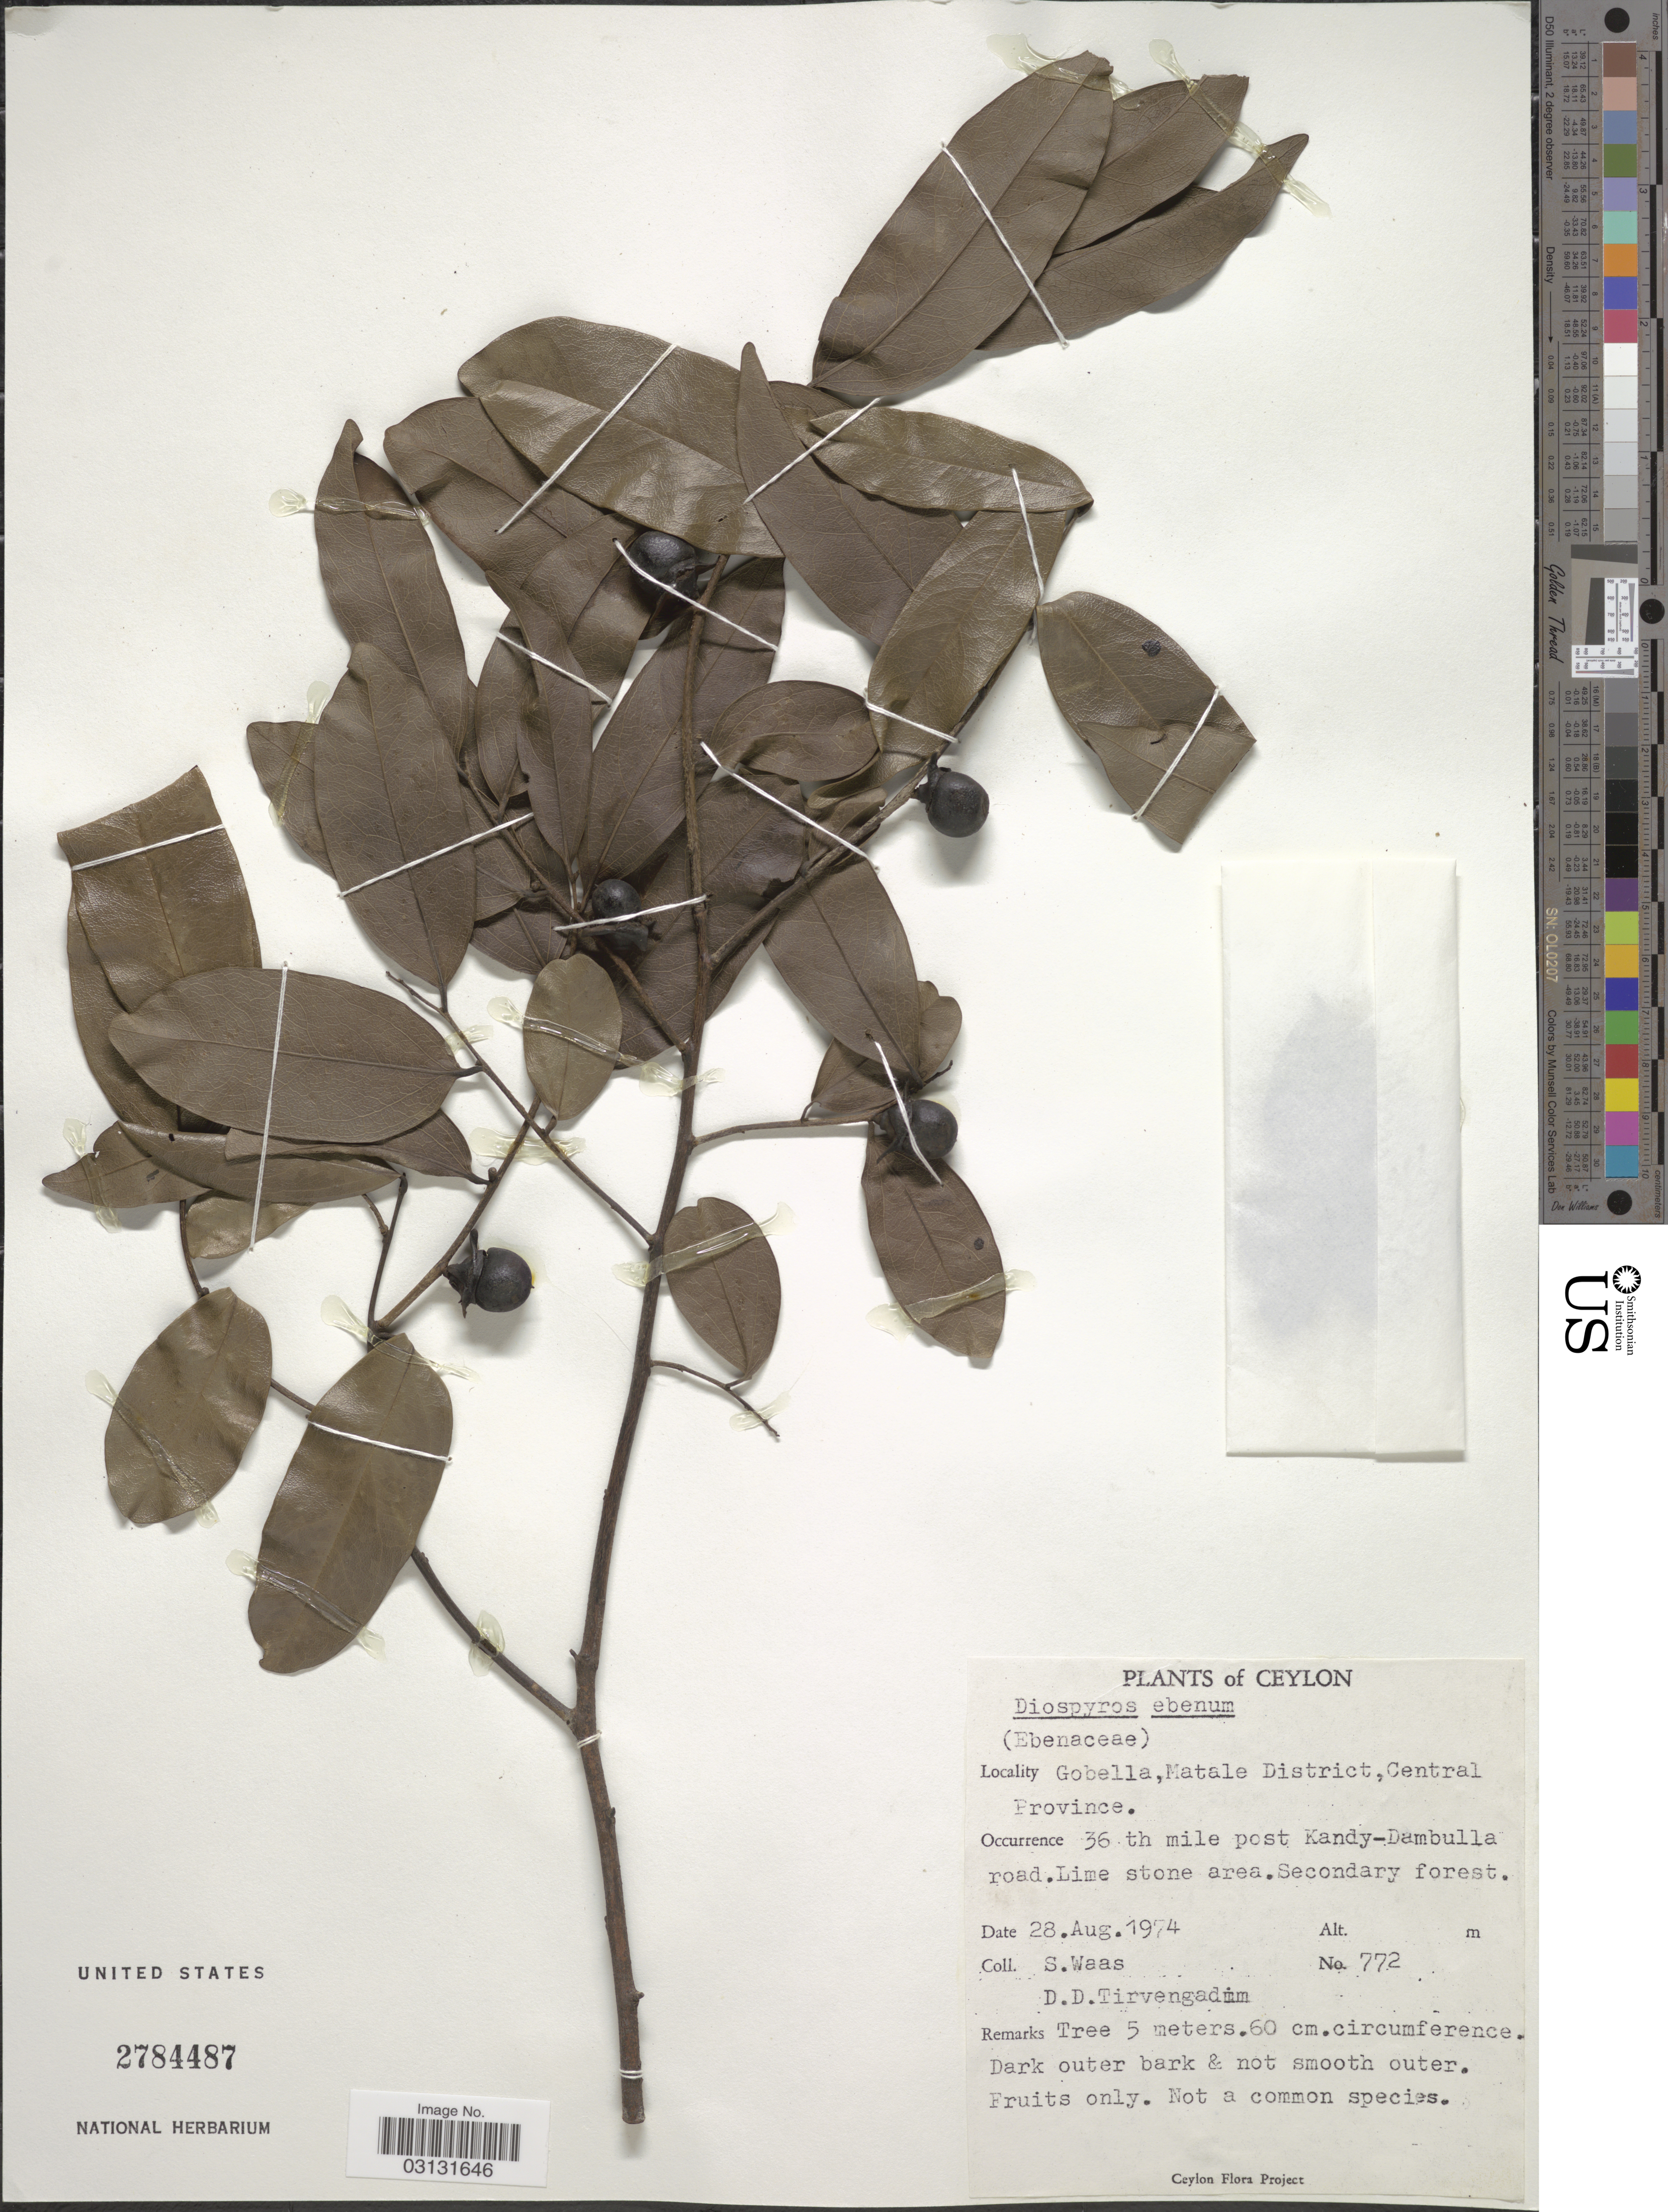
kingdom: Plantae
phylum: Tracheophyta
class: Magnoliopsida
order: Ericales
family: Ebenaceae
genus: Diospyros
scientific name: Diospyros ebenum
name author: J. Koenig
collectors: S. Waas & D. Tirvengadum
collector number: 772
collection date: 1974-08-28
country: Sri Lanka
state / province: Central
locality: Ceylon. Gobella, Matale District, Central Province. 36 th mile post Kandy-Dambulla road.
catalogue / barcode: US 2784487